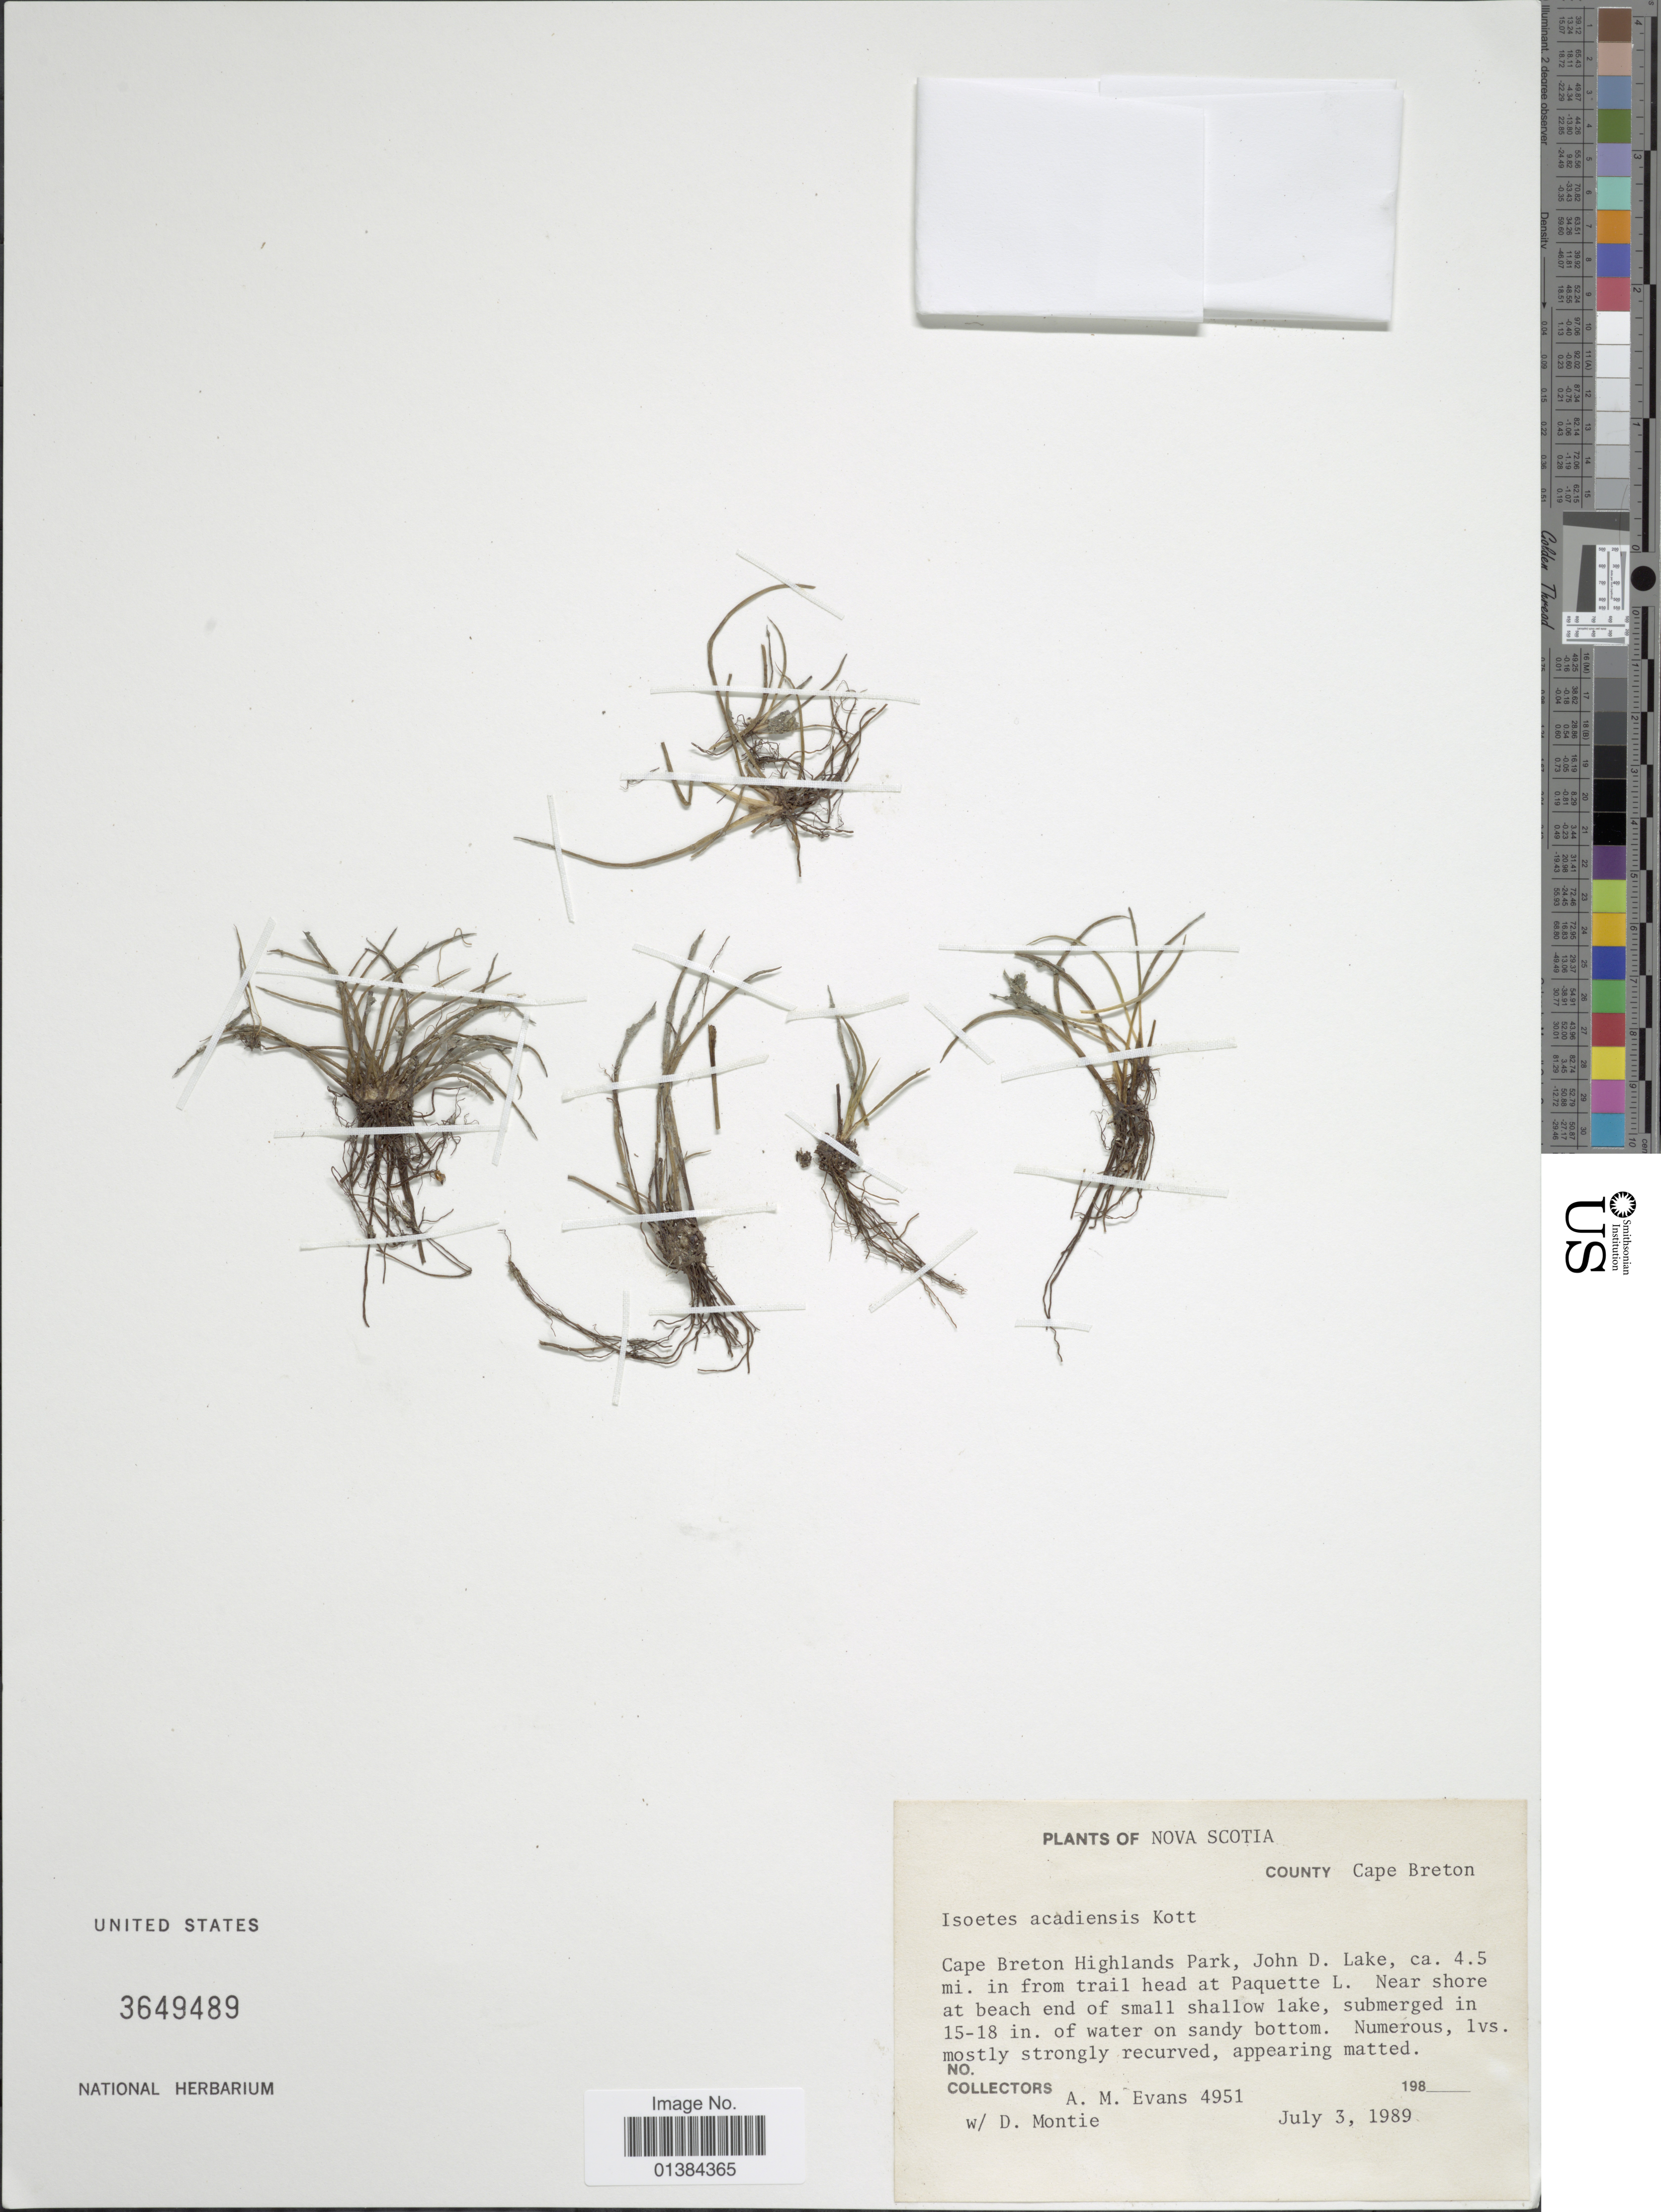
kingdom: Plantae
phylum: Tracheophyta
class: Lycopodiopsida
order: Isoetales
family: Isoetaceae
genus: Isoetes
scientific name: Isoetes acadiensis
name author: Kott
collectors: A. M. Evans & D. Montie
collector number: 4951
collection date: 1989-07-03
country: Canada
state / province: Nova Scotia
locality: County Cape Breton. Cape Breton Highlands Park, John D. Lake, ca. 4.5 mi. in from trail head at Paquette L.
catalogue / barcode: US 3649489